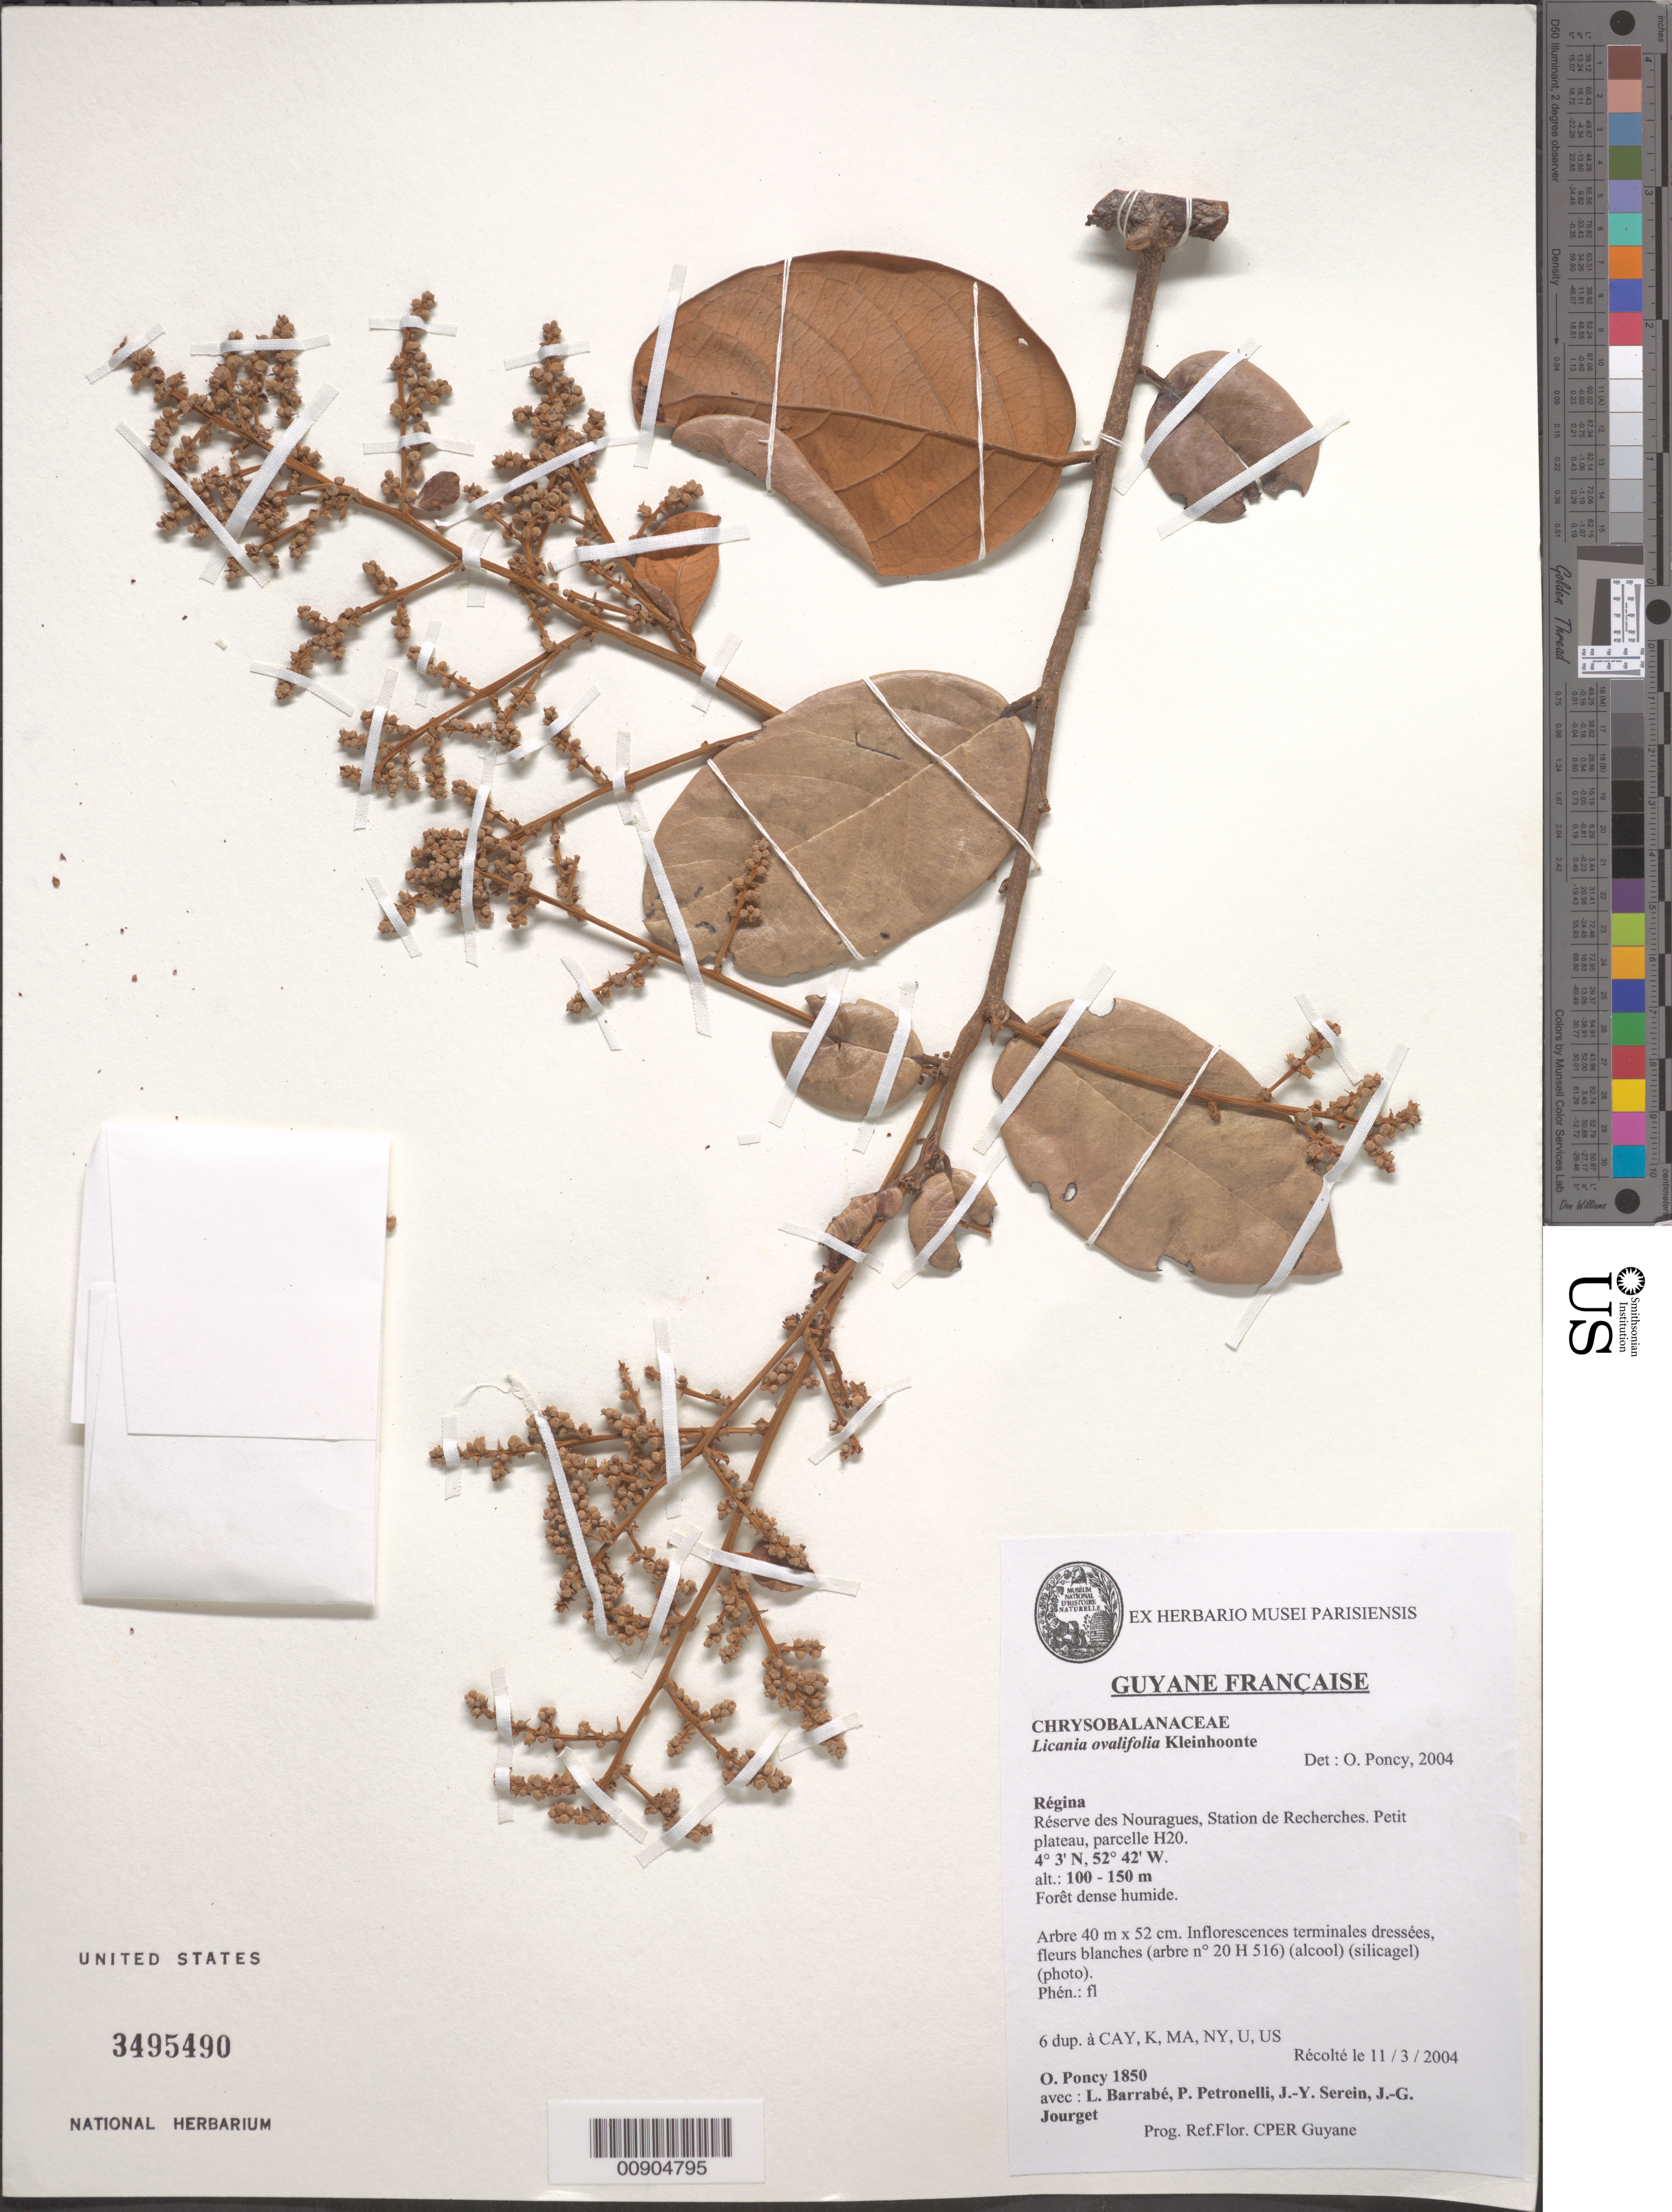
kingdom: Plantae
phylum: Tracheophyta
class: Magnoliopsida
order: Malpighiales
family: Chrysobalanaceae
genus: Licania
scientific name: Licania ovalifolia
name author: Kleinhoonte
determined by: Poncy, O.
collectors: O. Poncy, L. Barrabé, P. Petronelli, J. Serein & J. Jourget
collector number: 1850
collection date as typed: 11-Mar-04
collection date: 2004-03-11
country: French Guiana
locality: Régina, Réserve des Nouragues, Station de Recherches. Petit plateau, parcelle H20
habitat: Forêt dense humide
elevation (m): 100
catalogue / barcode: US 3495490